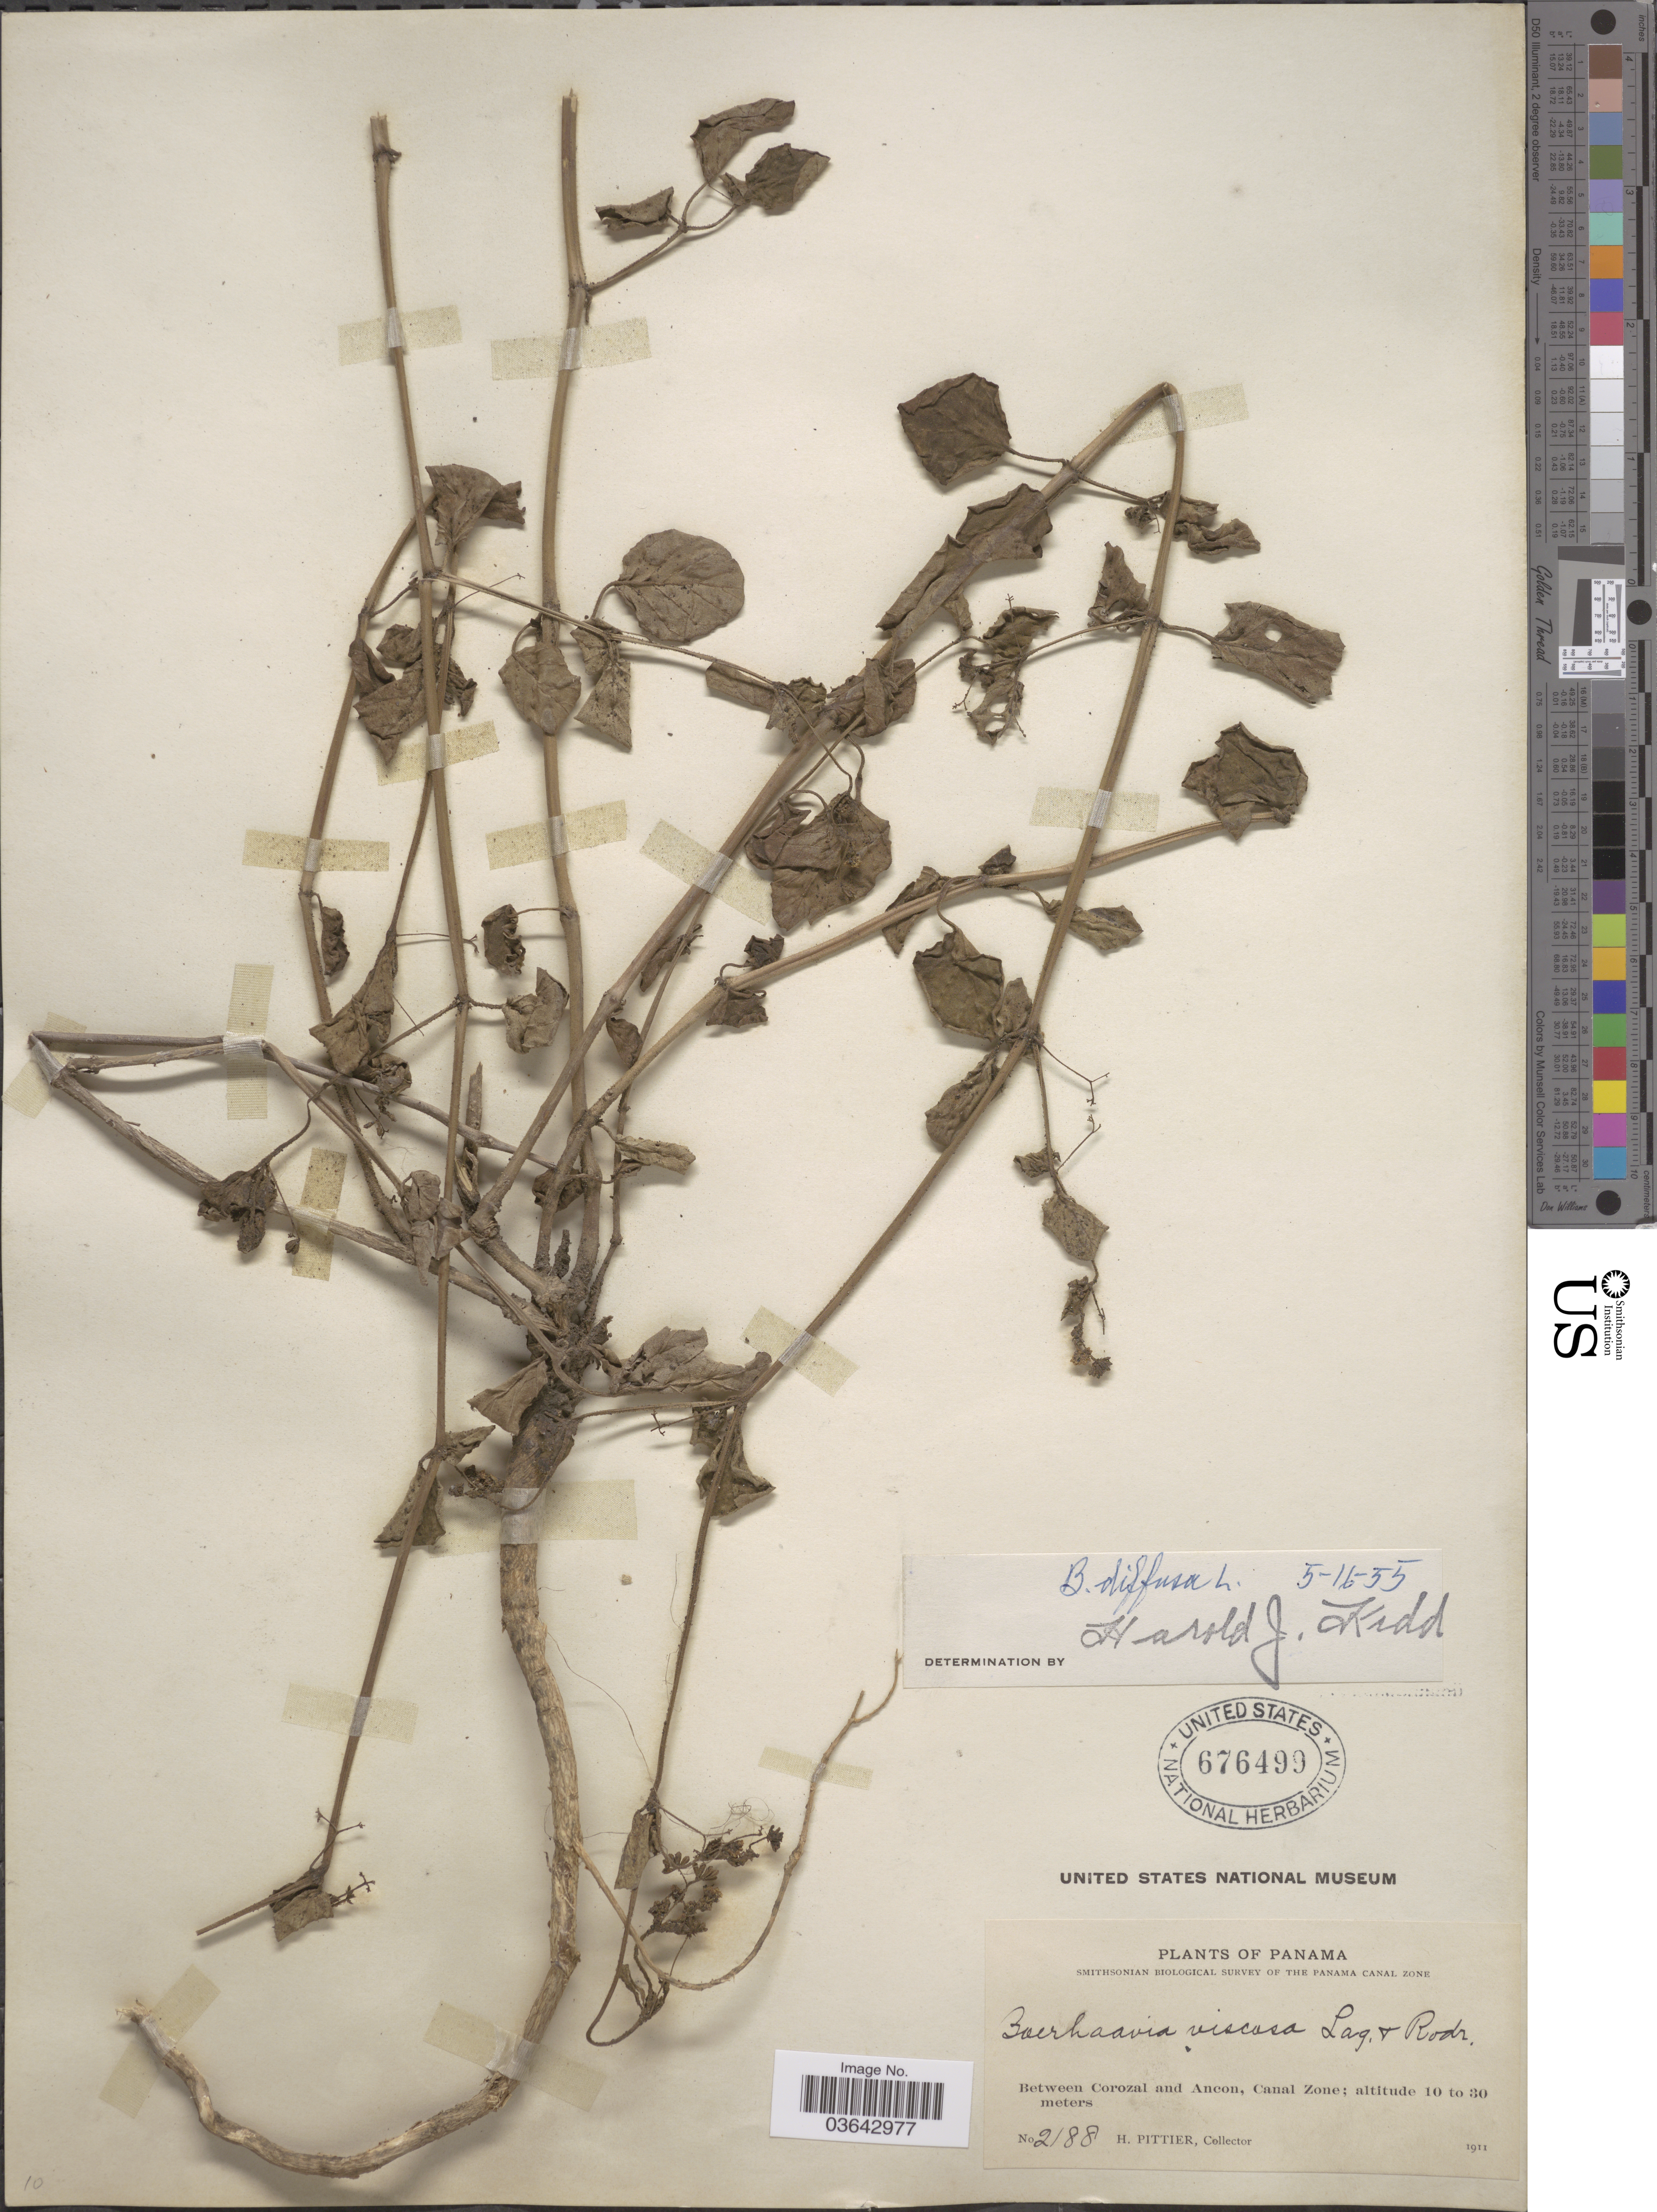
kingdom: Plantae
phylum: Tracheophyta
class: Magnoliopsida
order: Caryophyllales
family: Nyctaginaceae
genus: Boerhavia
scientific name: Boerhavia diffusa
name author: L.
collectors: H. F. Pittier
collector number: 2188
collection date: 1911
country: Panama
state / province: Colón / Panamá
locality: Between Corozal and Ancon, Canal Zone.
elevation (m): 10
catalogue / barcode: US 676499